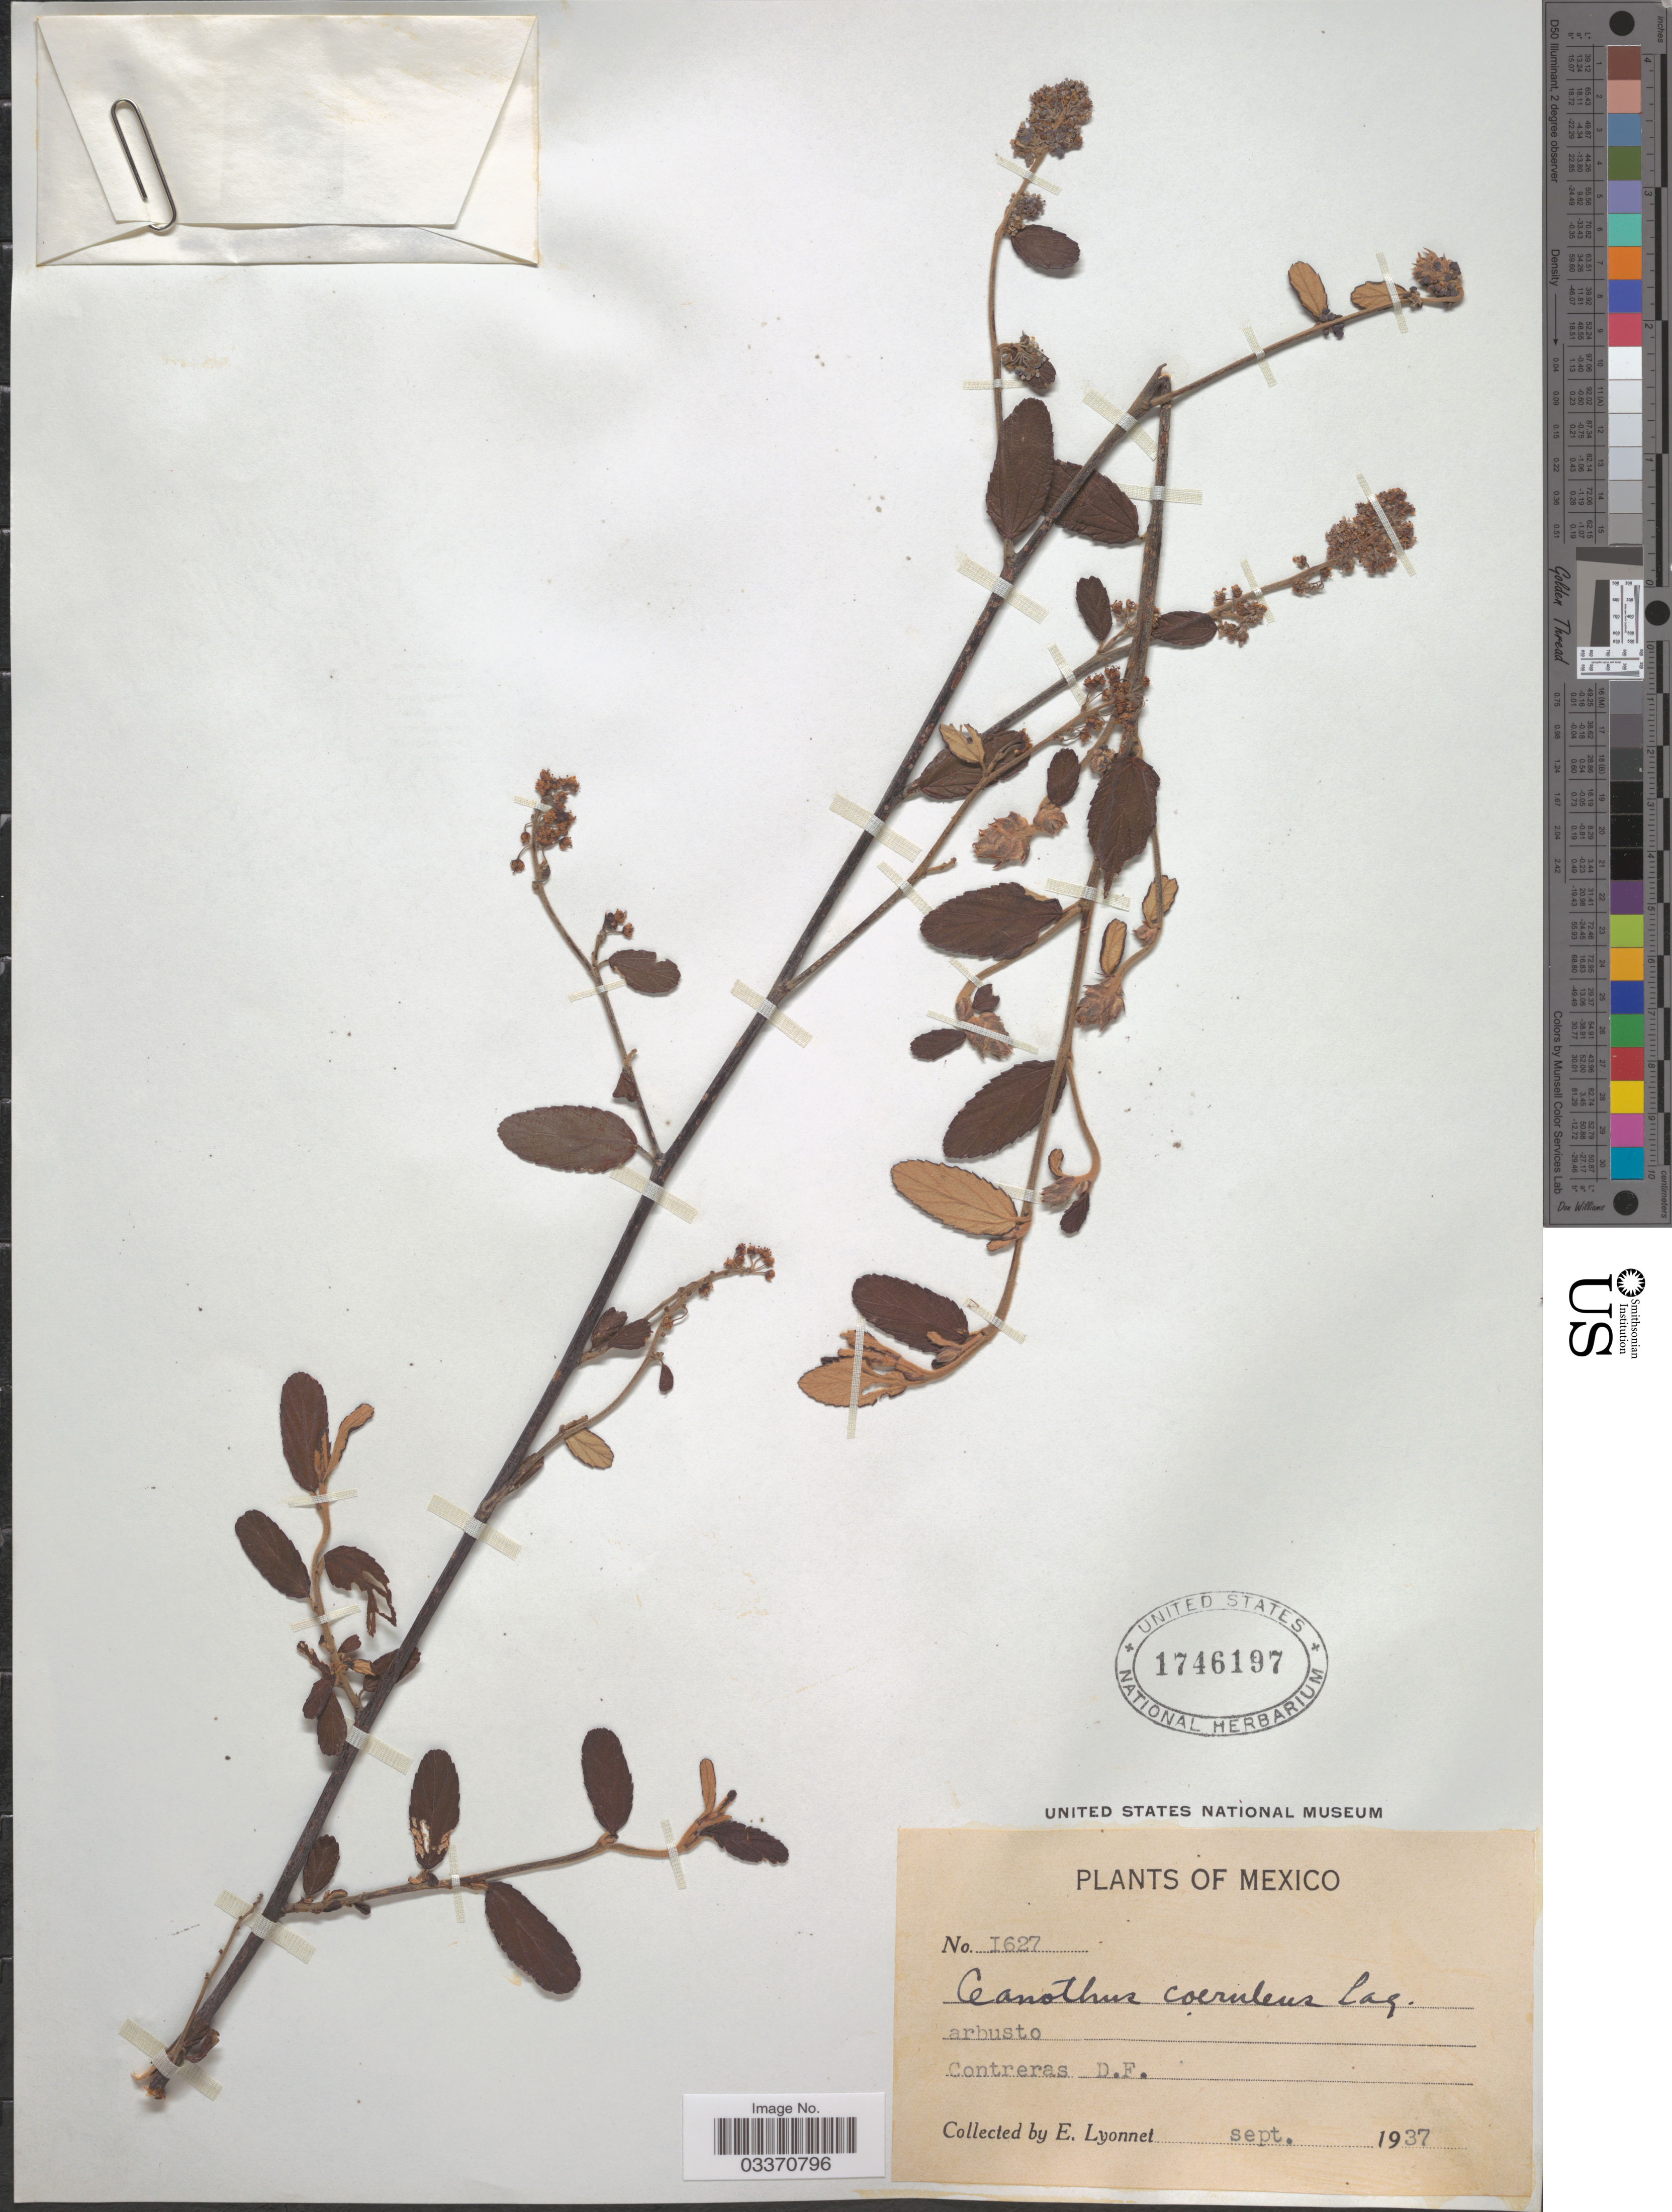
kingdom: Plantae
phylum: Tracheophyta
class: Magnoliopsida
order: Rosales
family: Rhamnaceae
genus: Ceanothus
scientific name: Ceanothus caeruleus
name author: Lag.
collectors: E. Lyonnet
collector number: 1627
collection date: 1937-09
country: Mexico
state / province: Distrito Federal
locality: Contreras.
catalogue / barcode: US 1746197